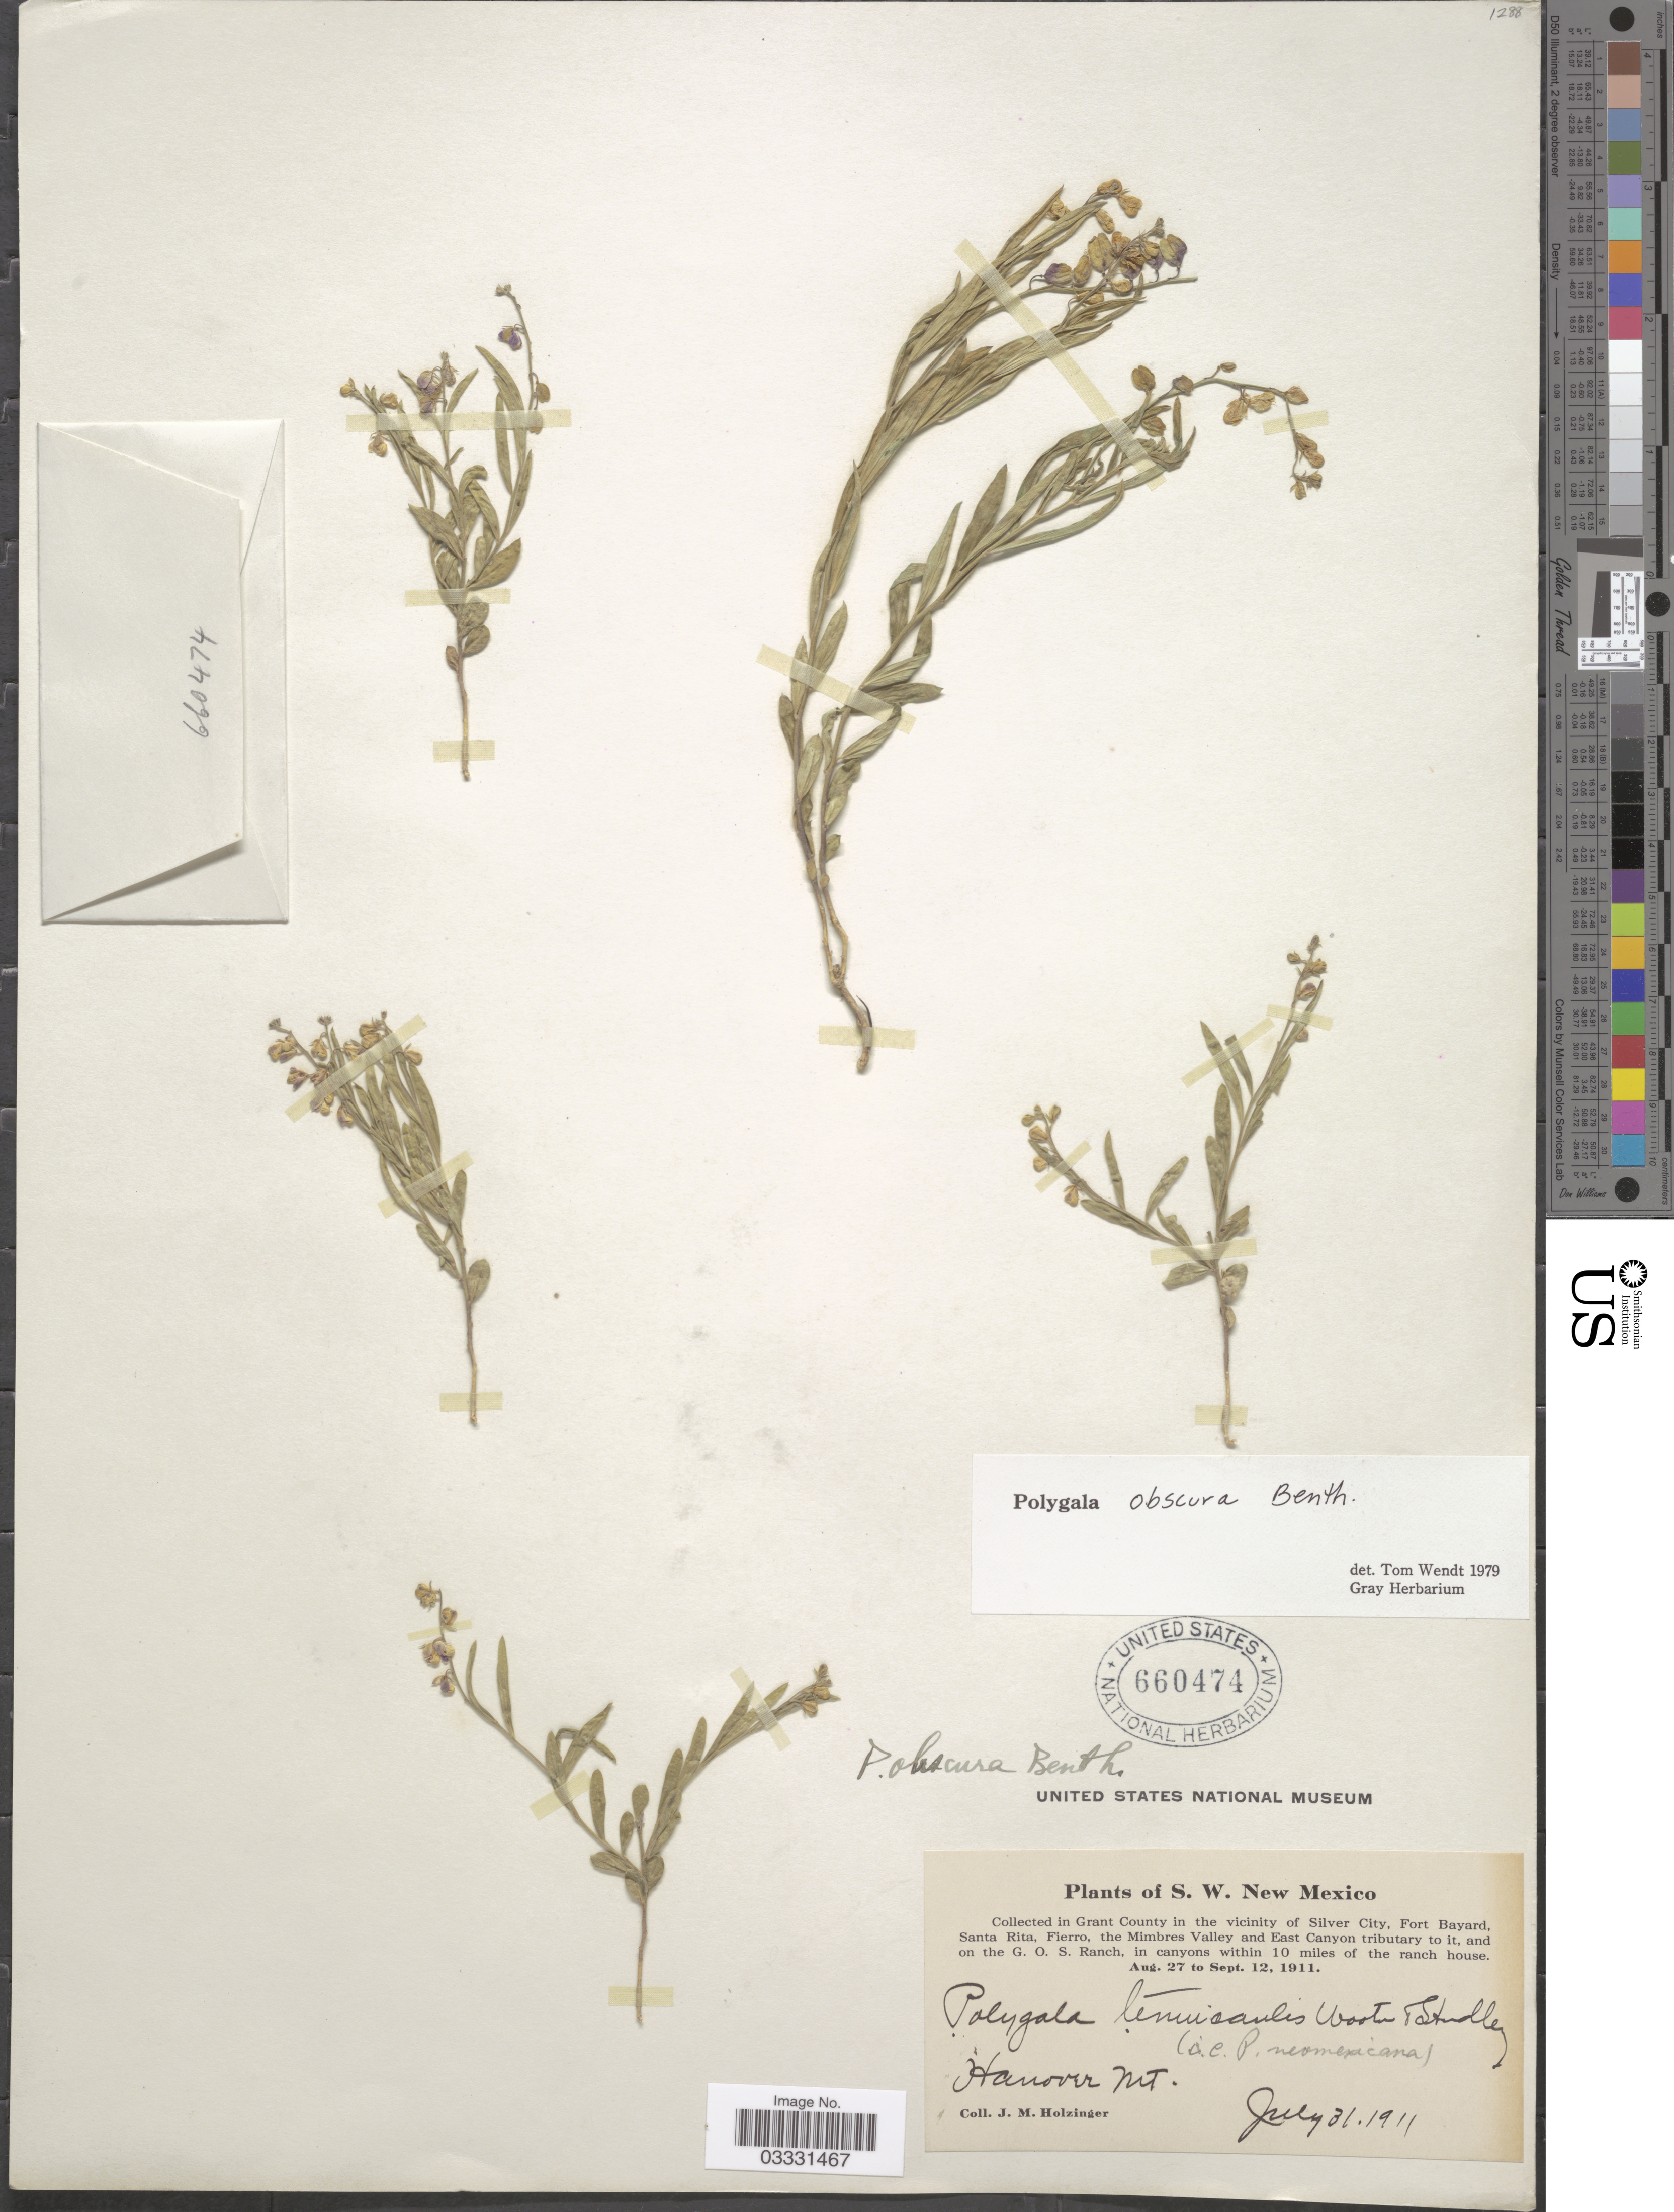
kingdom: Plantae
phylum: Tracheophyta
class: Magnoliopsida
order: Fabales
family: Polygalaceae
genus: Hebecarpa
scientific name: Hebecarpa obscura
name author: (Benth.) J.R. Abbott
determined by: Strong, Mark T., (BOT), Smithsonian Institution - National Museum of Natural History (UNITED STATES)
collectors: J. M. Holzinger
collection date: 1911-07-31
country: United States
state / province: New Mexico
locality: S. W. New Mexico. Grant County in the vicinity of Silver City, Fort Bayard, Santa Rita, Fierro, the Mimbres Valley and East Canyon tributary to it, and on the G. O. S. Ranch, in canyons within 10 miles of the ranch house. Hanover Mt.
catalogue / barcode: US 660474